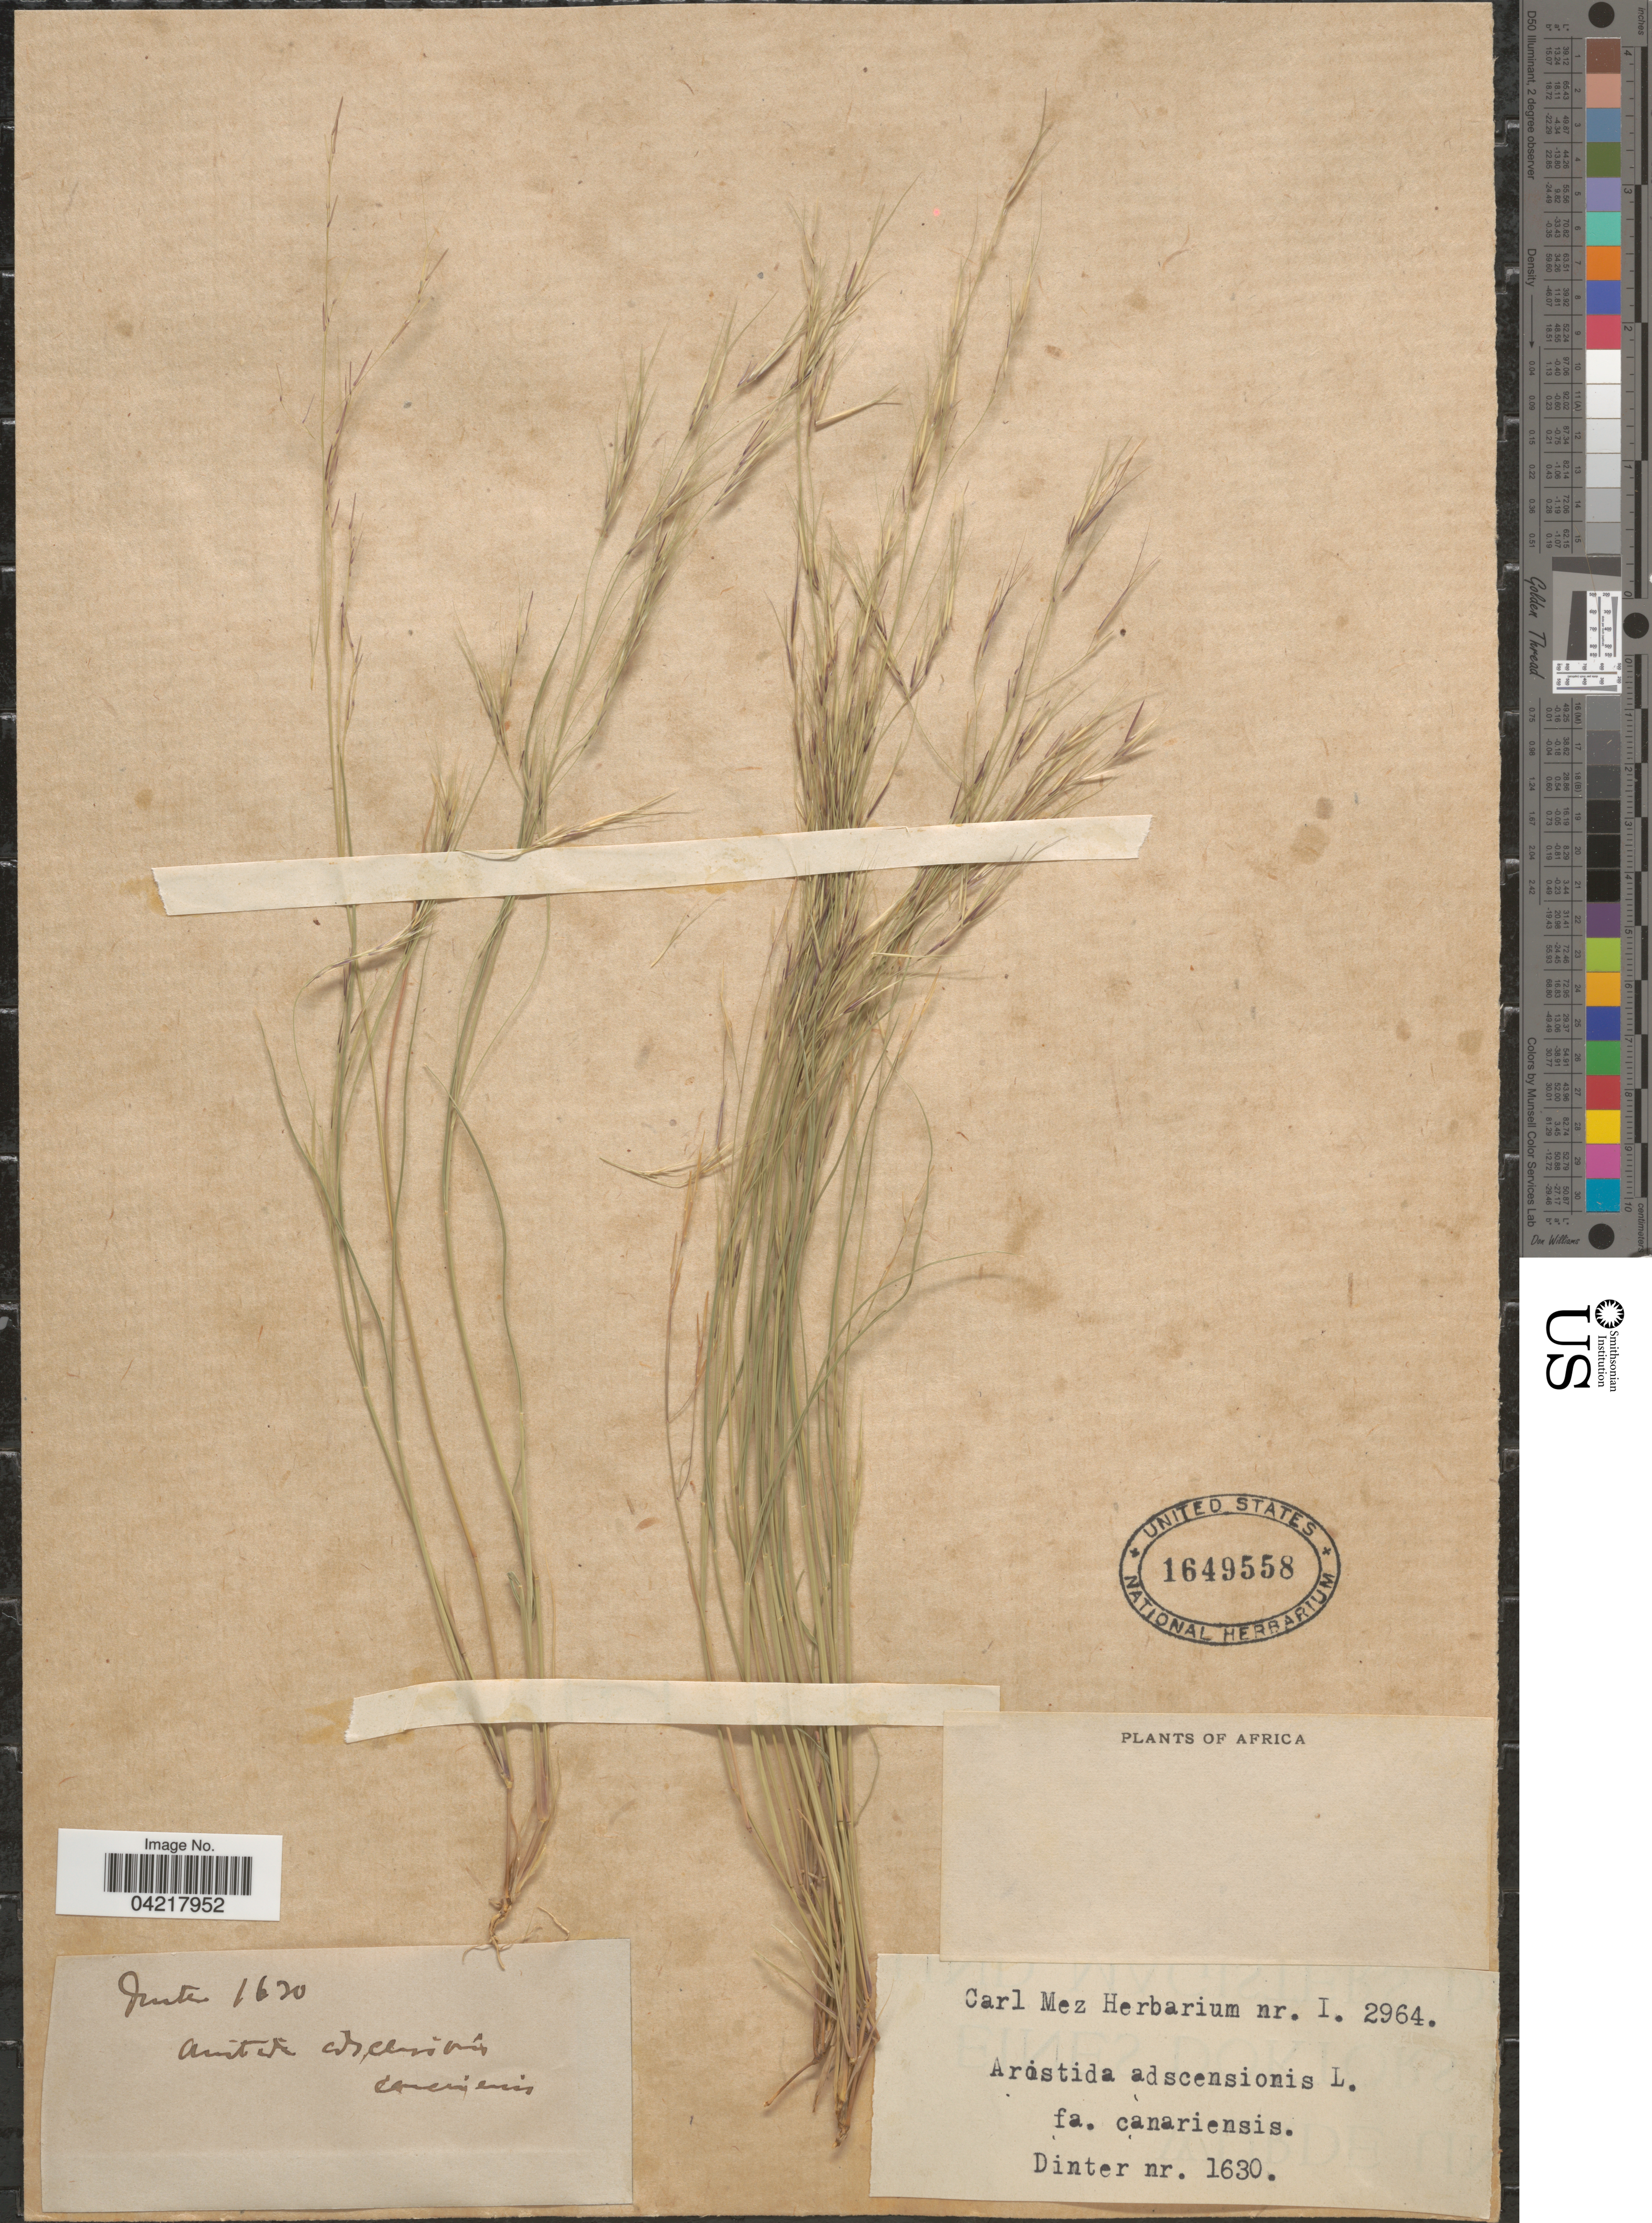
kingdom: Plantae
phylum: Tracheophyta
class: Liliopsida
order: Poales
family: Poaceae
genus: Aristida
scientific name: Aristida sp.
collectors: Dinter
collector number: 1630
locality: Africa.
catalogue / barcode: US 1649558